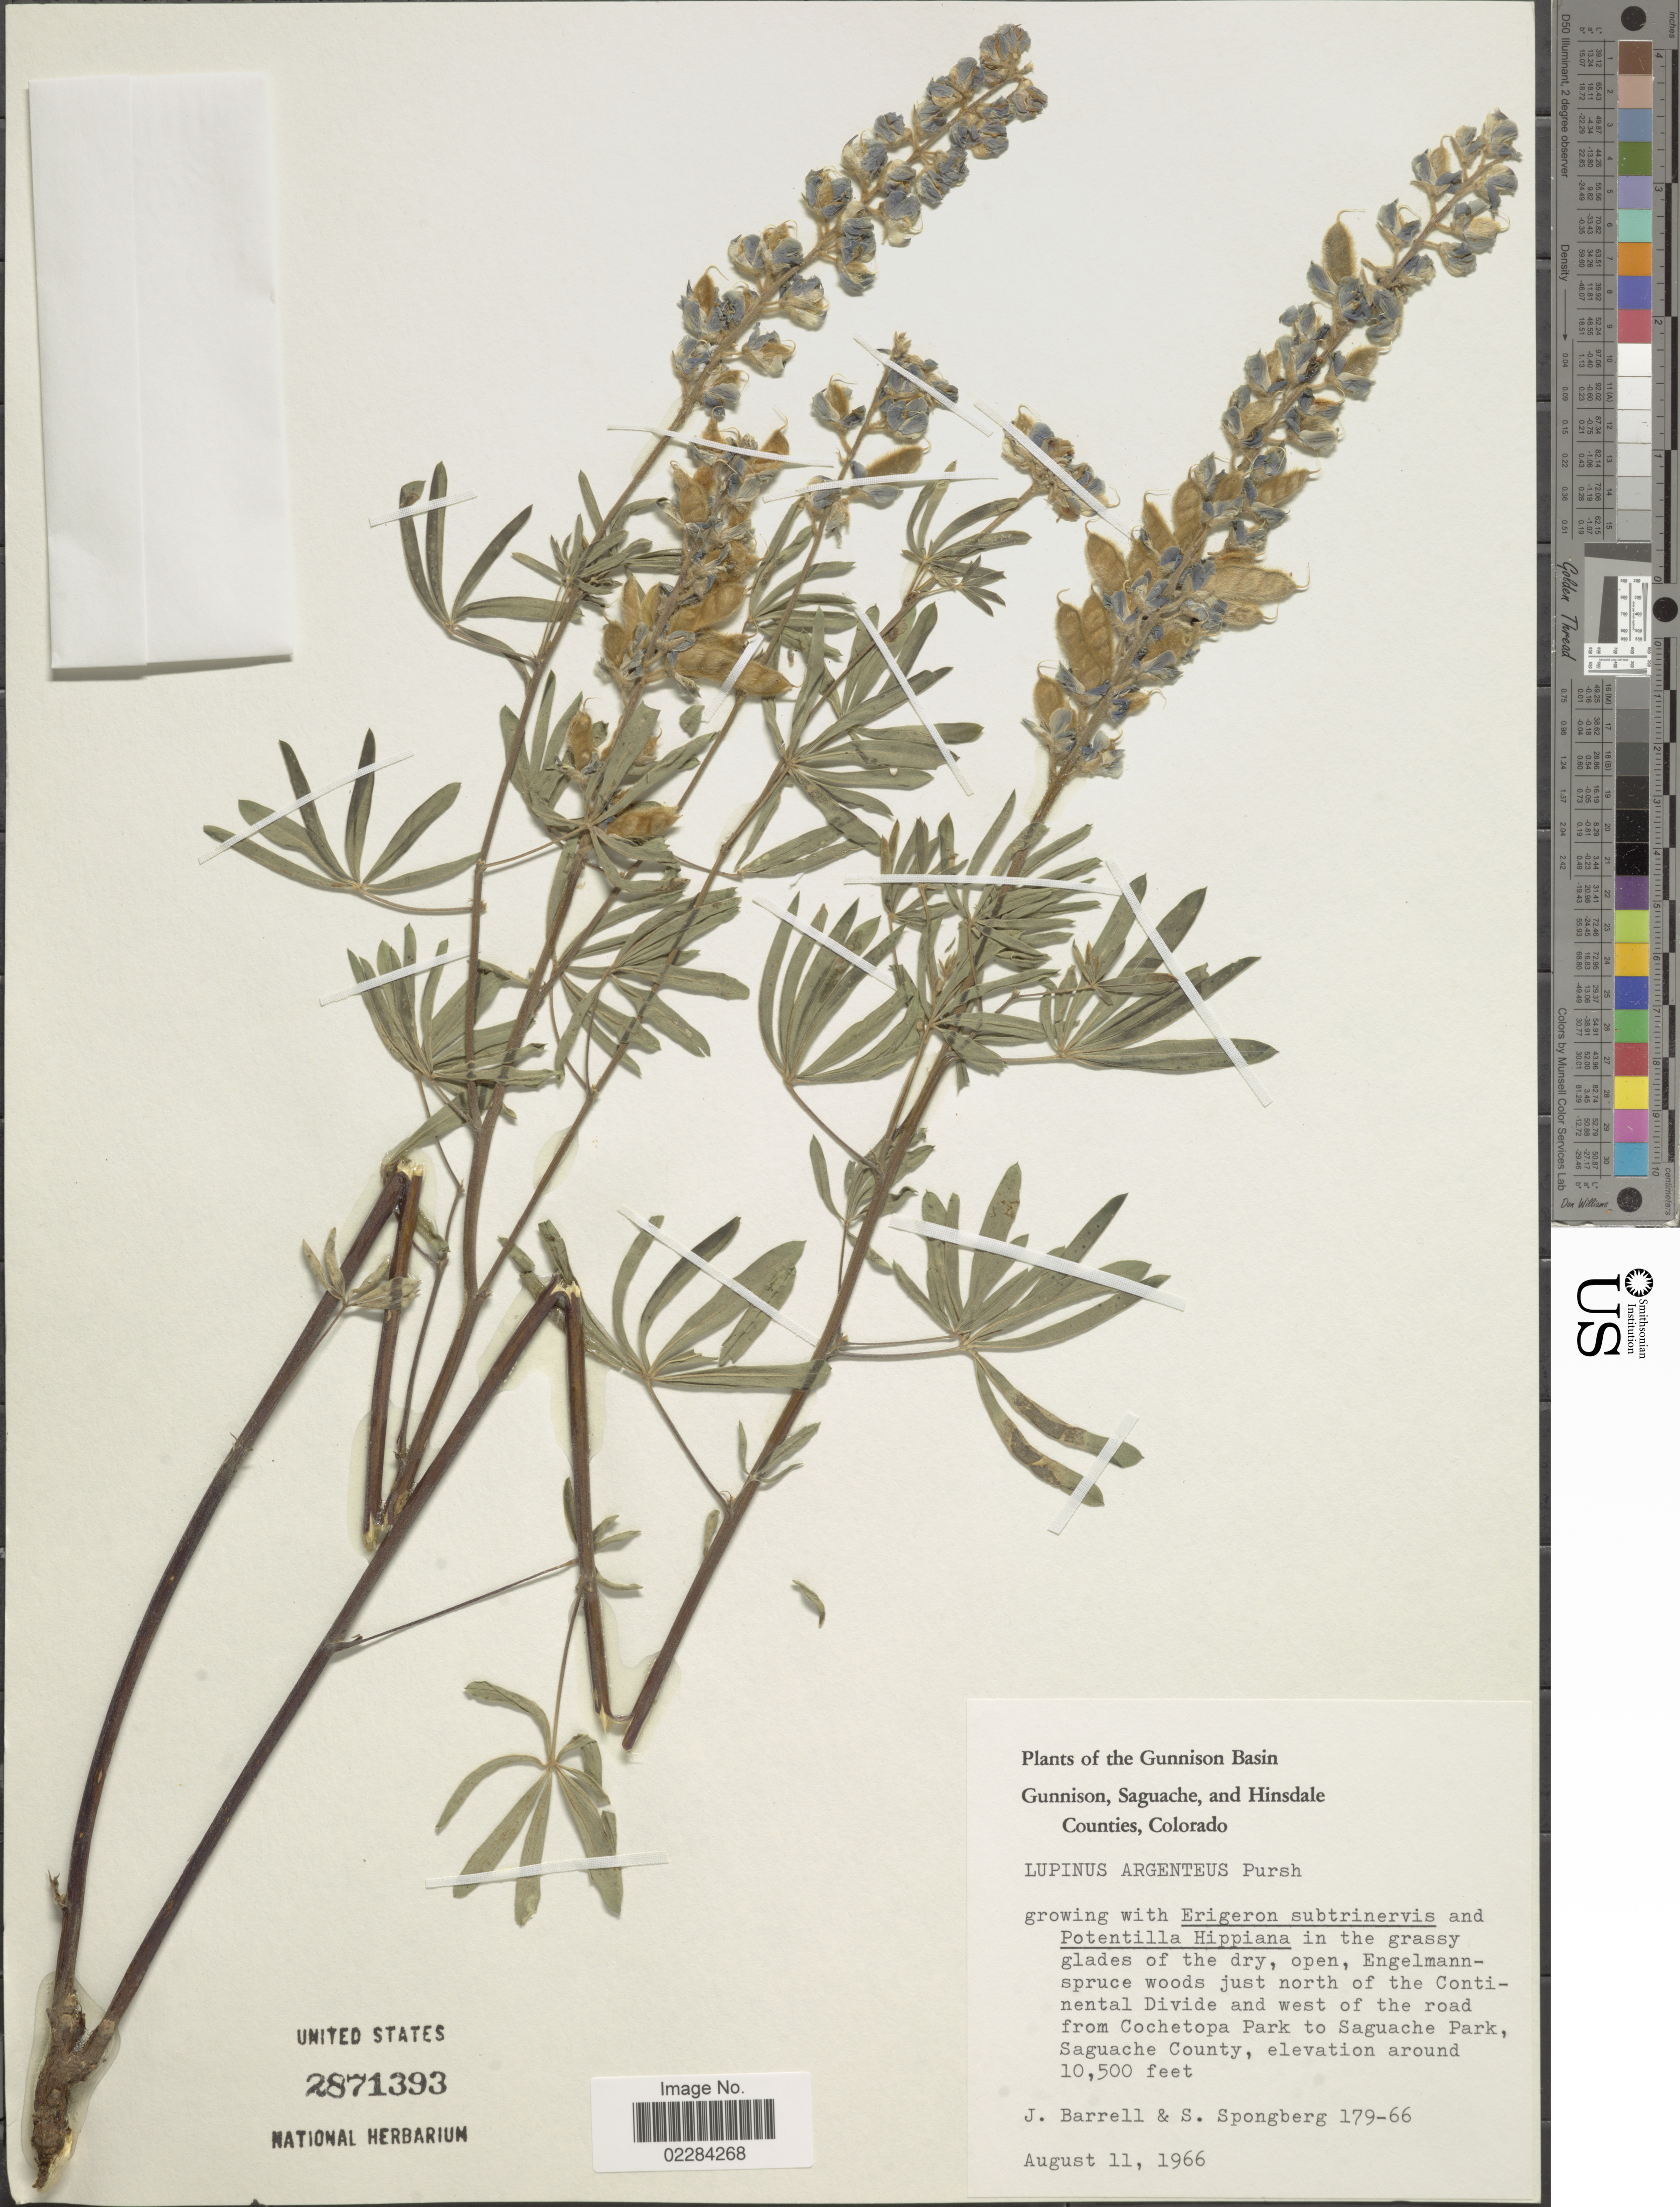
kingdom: Plantae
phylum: Tracheophyta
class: Magnoliopsida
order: Fabales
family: Fabaceae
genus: Lupinus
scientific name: Lupinus argenteus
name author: Pursh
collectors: J. Barrell & S. A.Spongberg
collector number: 179-66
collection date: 1966-08-11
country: United States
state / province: Colorado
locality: Gunnison Bay. Gunnison, Saguache, and Hinsdale Counties. in the grassy glades of the dry, open, Engelmann-spruce woods just north of the Continental Divide and west of the road from Cochetopa Park to Saguache Park, Saguache County.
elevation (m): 3200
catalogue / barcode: US 2871393